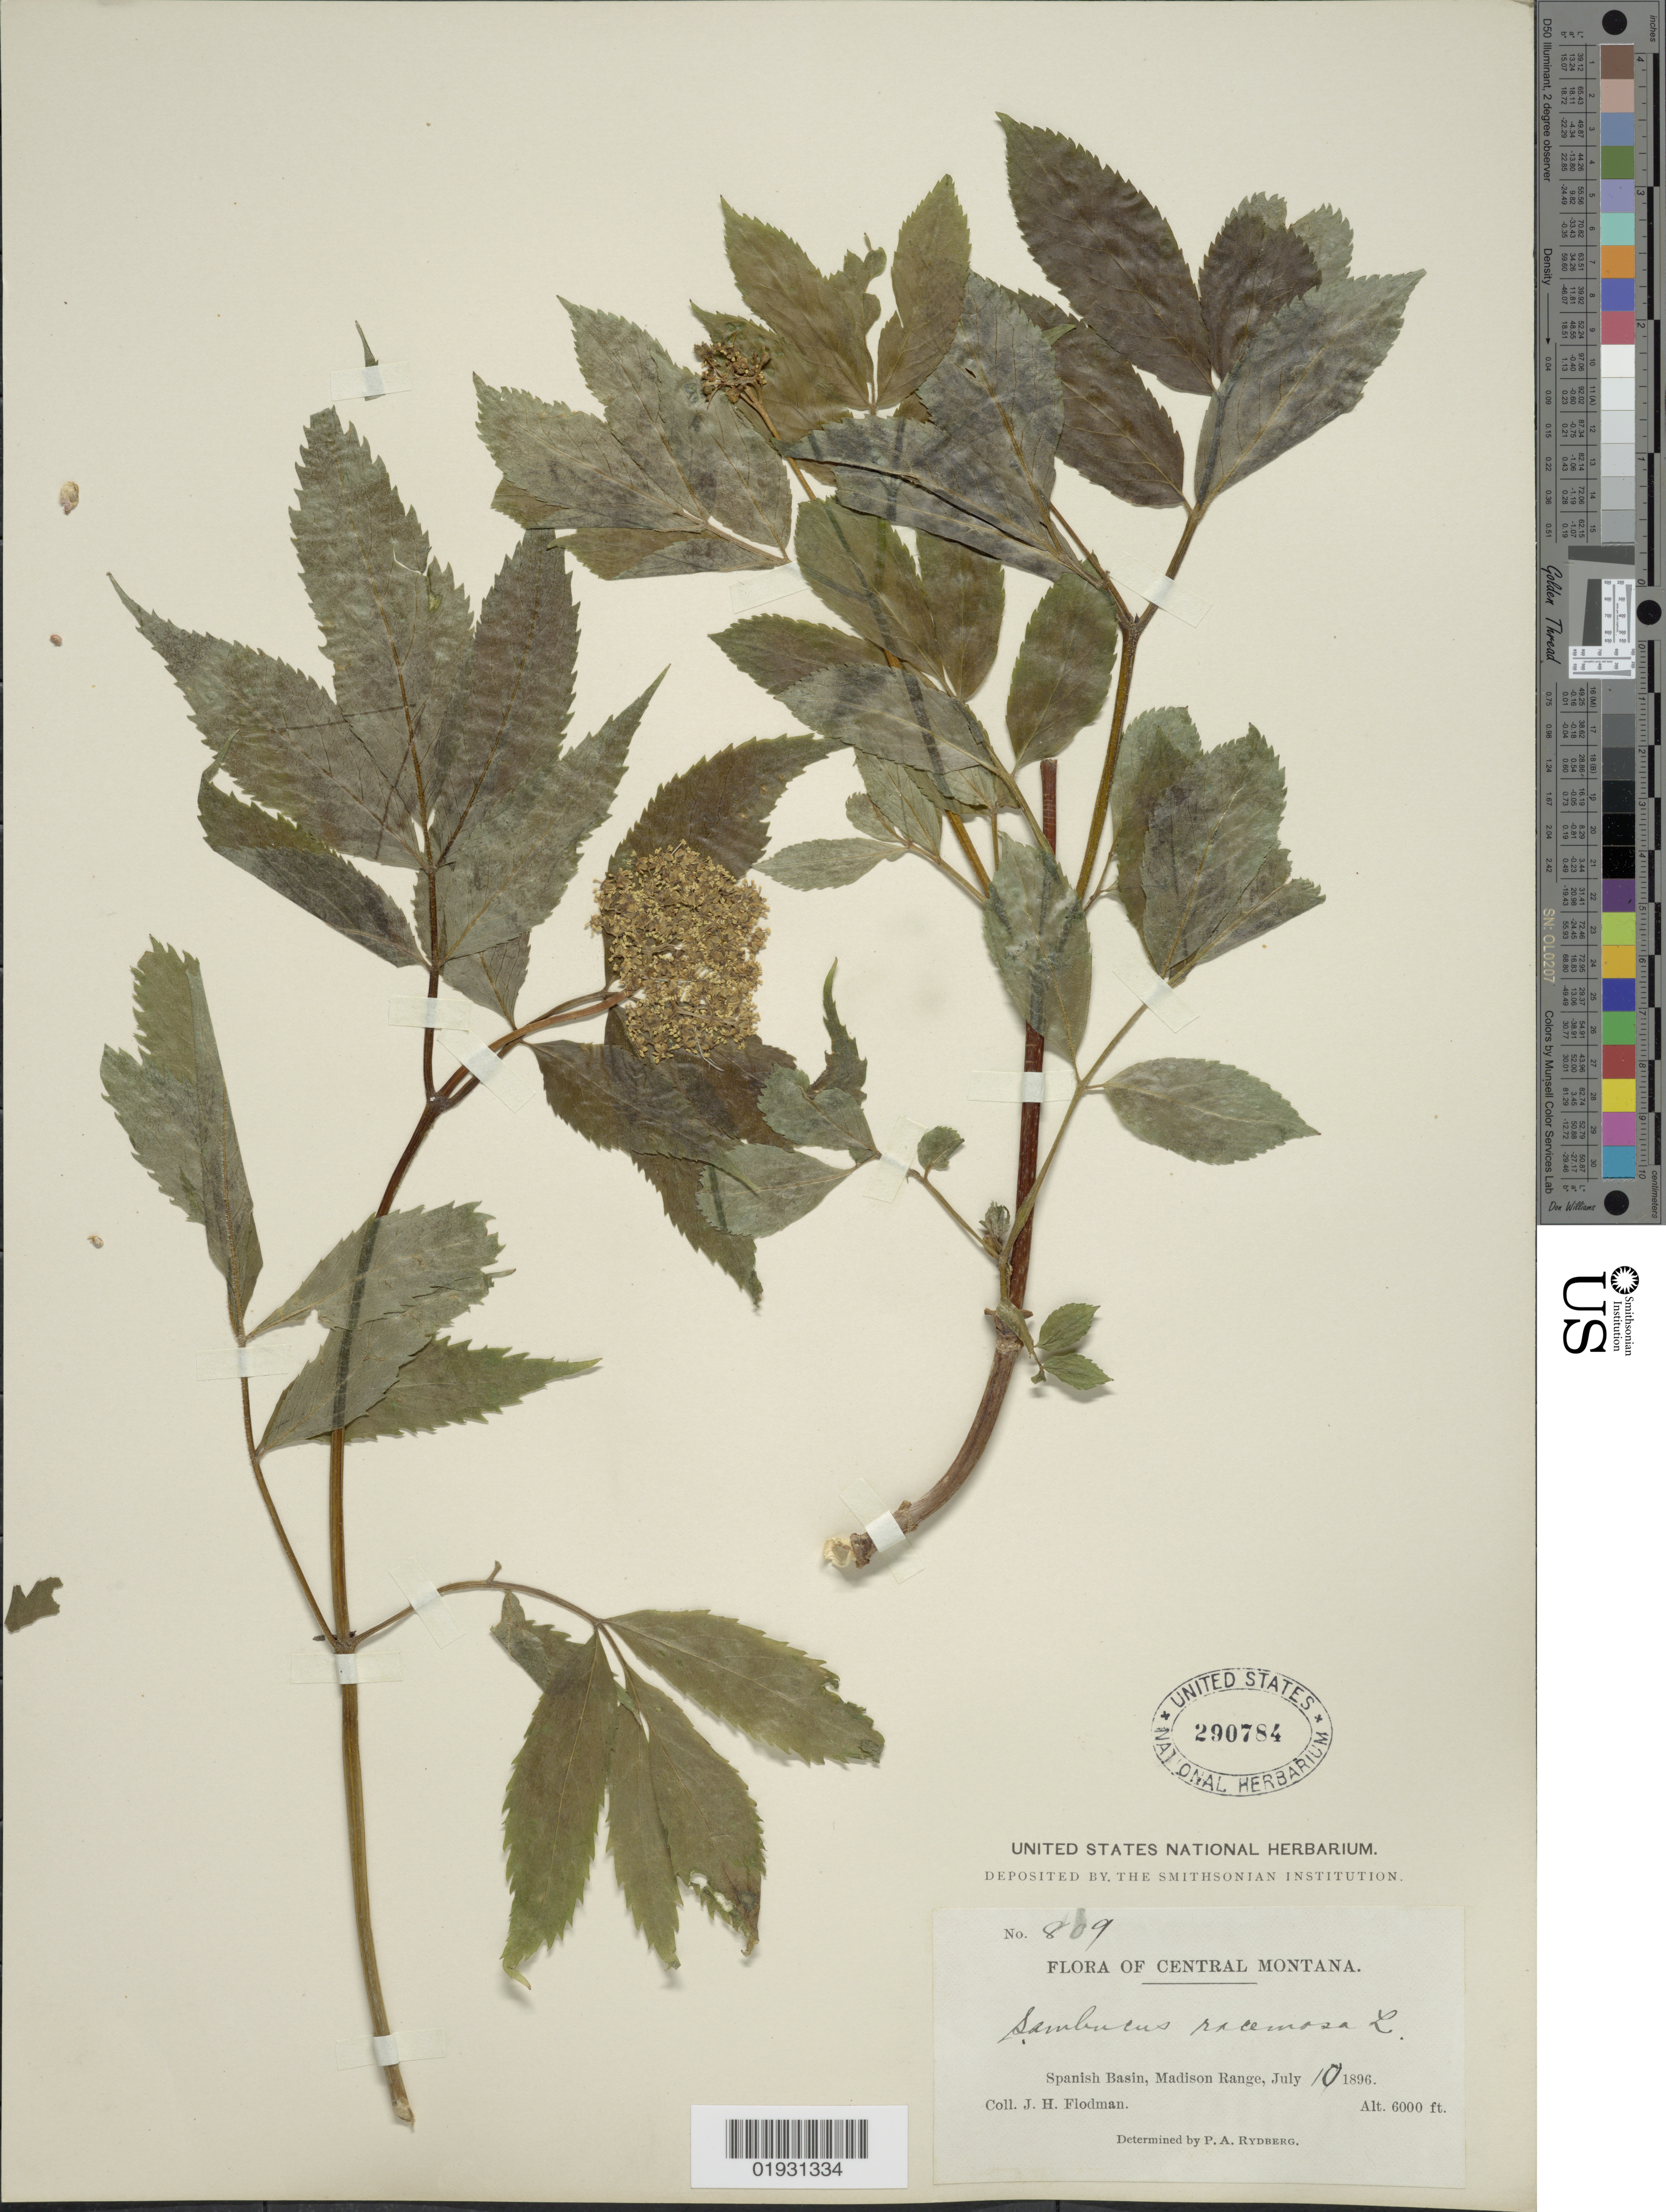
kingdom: Plantae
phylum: Tracheophyta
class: Magnoliopsida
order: Dipsacales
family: Viburnaceae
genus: Sambucus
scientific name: Sambucus racemosa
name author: L.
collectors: J. Flodman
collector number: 809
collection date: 1896-07-10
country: United States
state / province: Montana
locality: Central Montana, Spanish Basin, Madison Range.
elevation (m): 1829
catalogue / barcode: US 290784